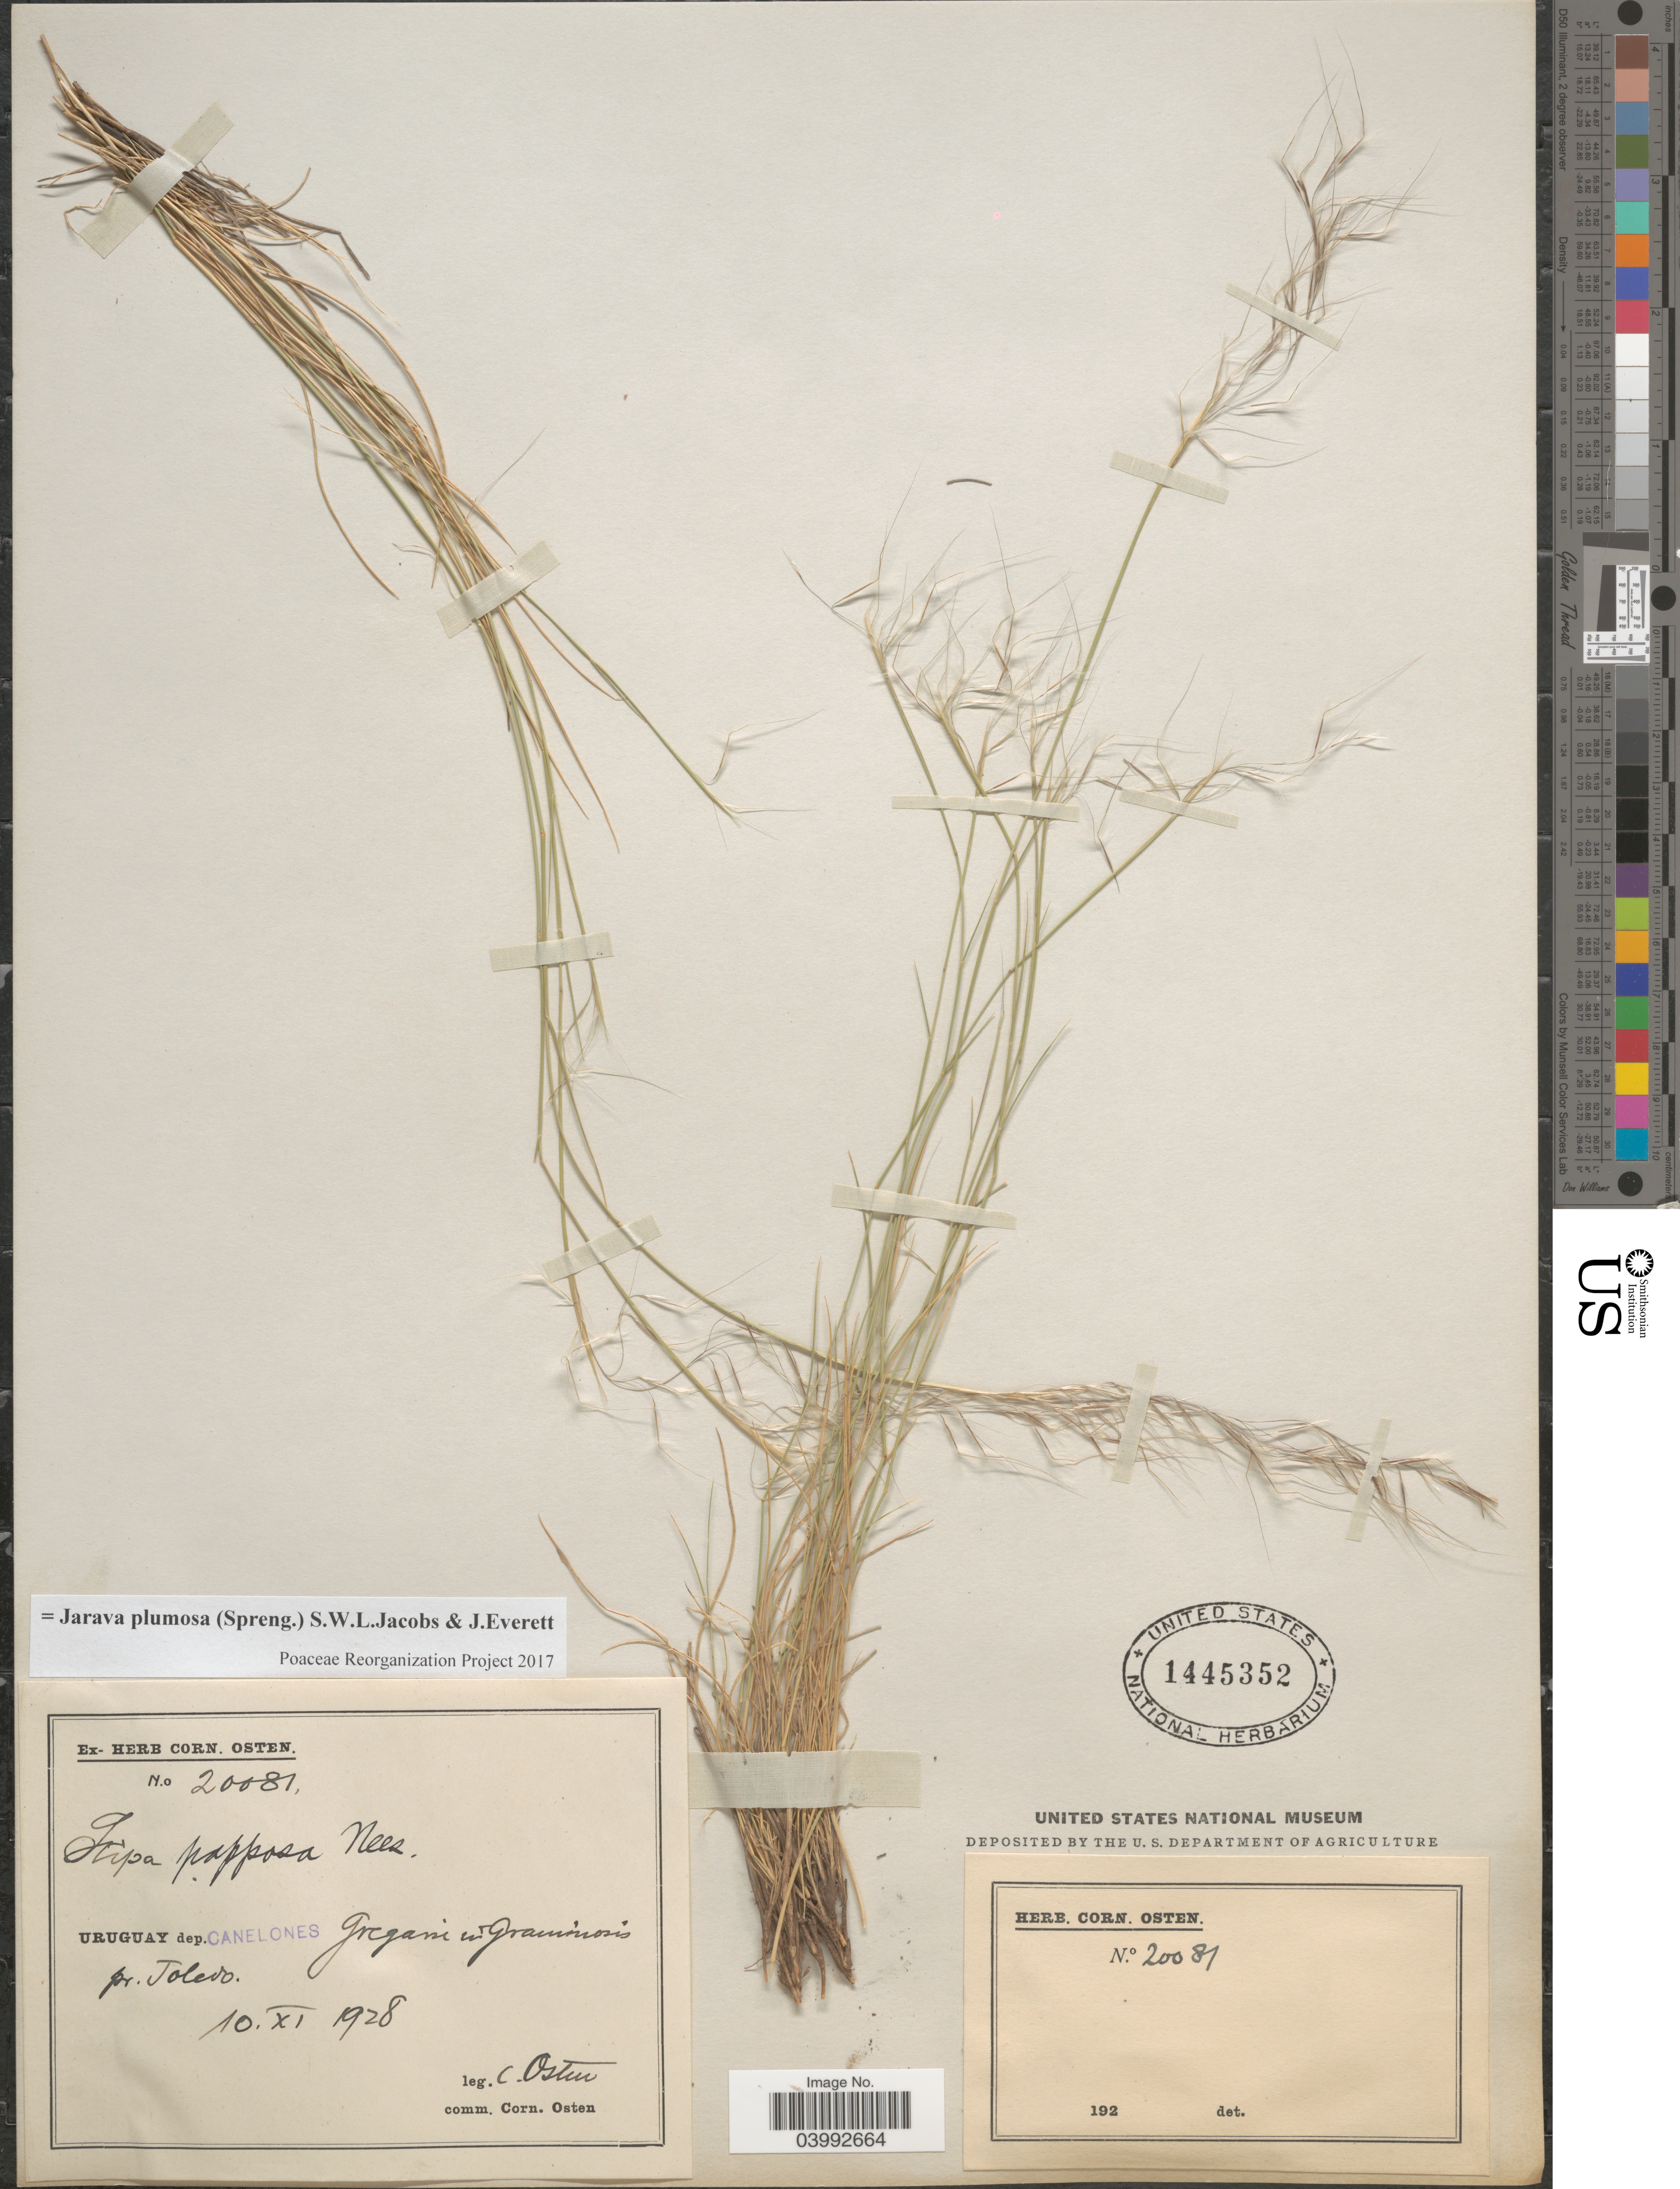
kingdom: Plantae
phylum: Tracheophyta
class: Liliopsida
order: Poales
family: Poaceae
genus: Jarava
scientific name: Jarava plumosa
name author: (Spreng.) S.W.L. Jacobs & J. Everett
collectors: C. Osten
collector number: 20081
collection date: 1928-11-10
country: Uruguay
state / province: Canelones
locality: Dep. Canelones. Pr. Toledo.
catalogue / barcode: US 1445352